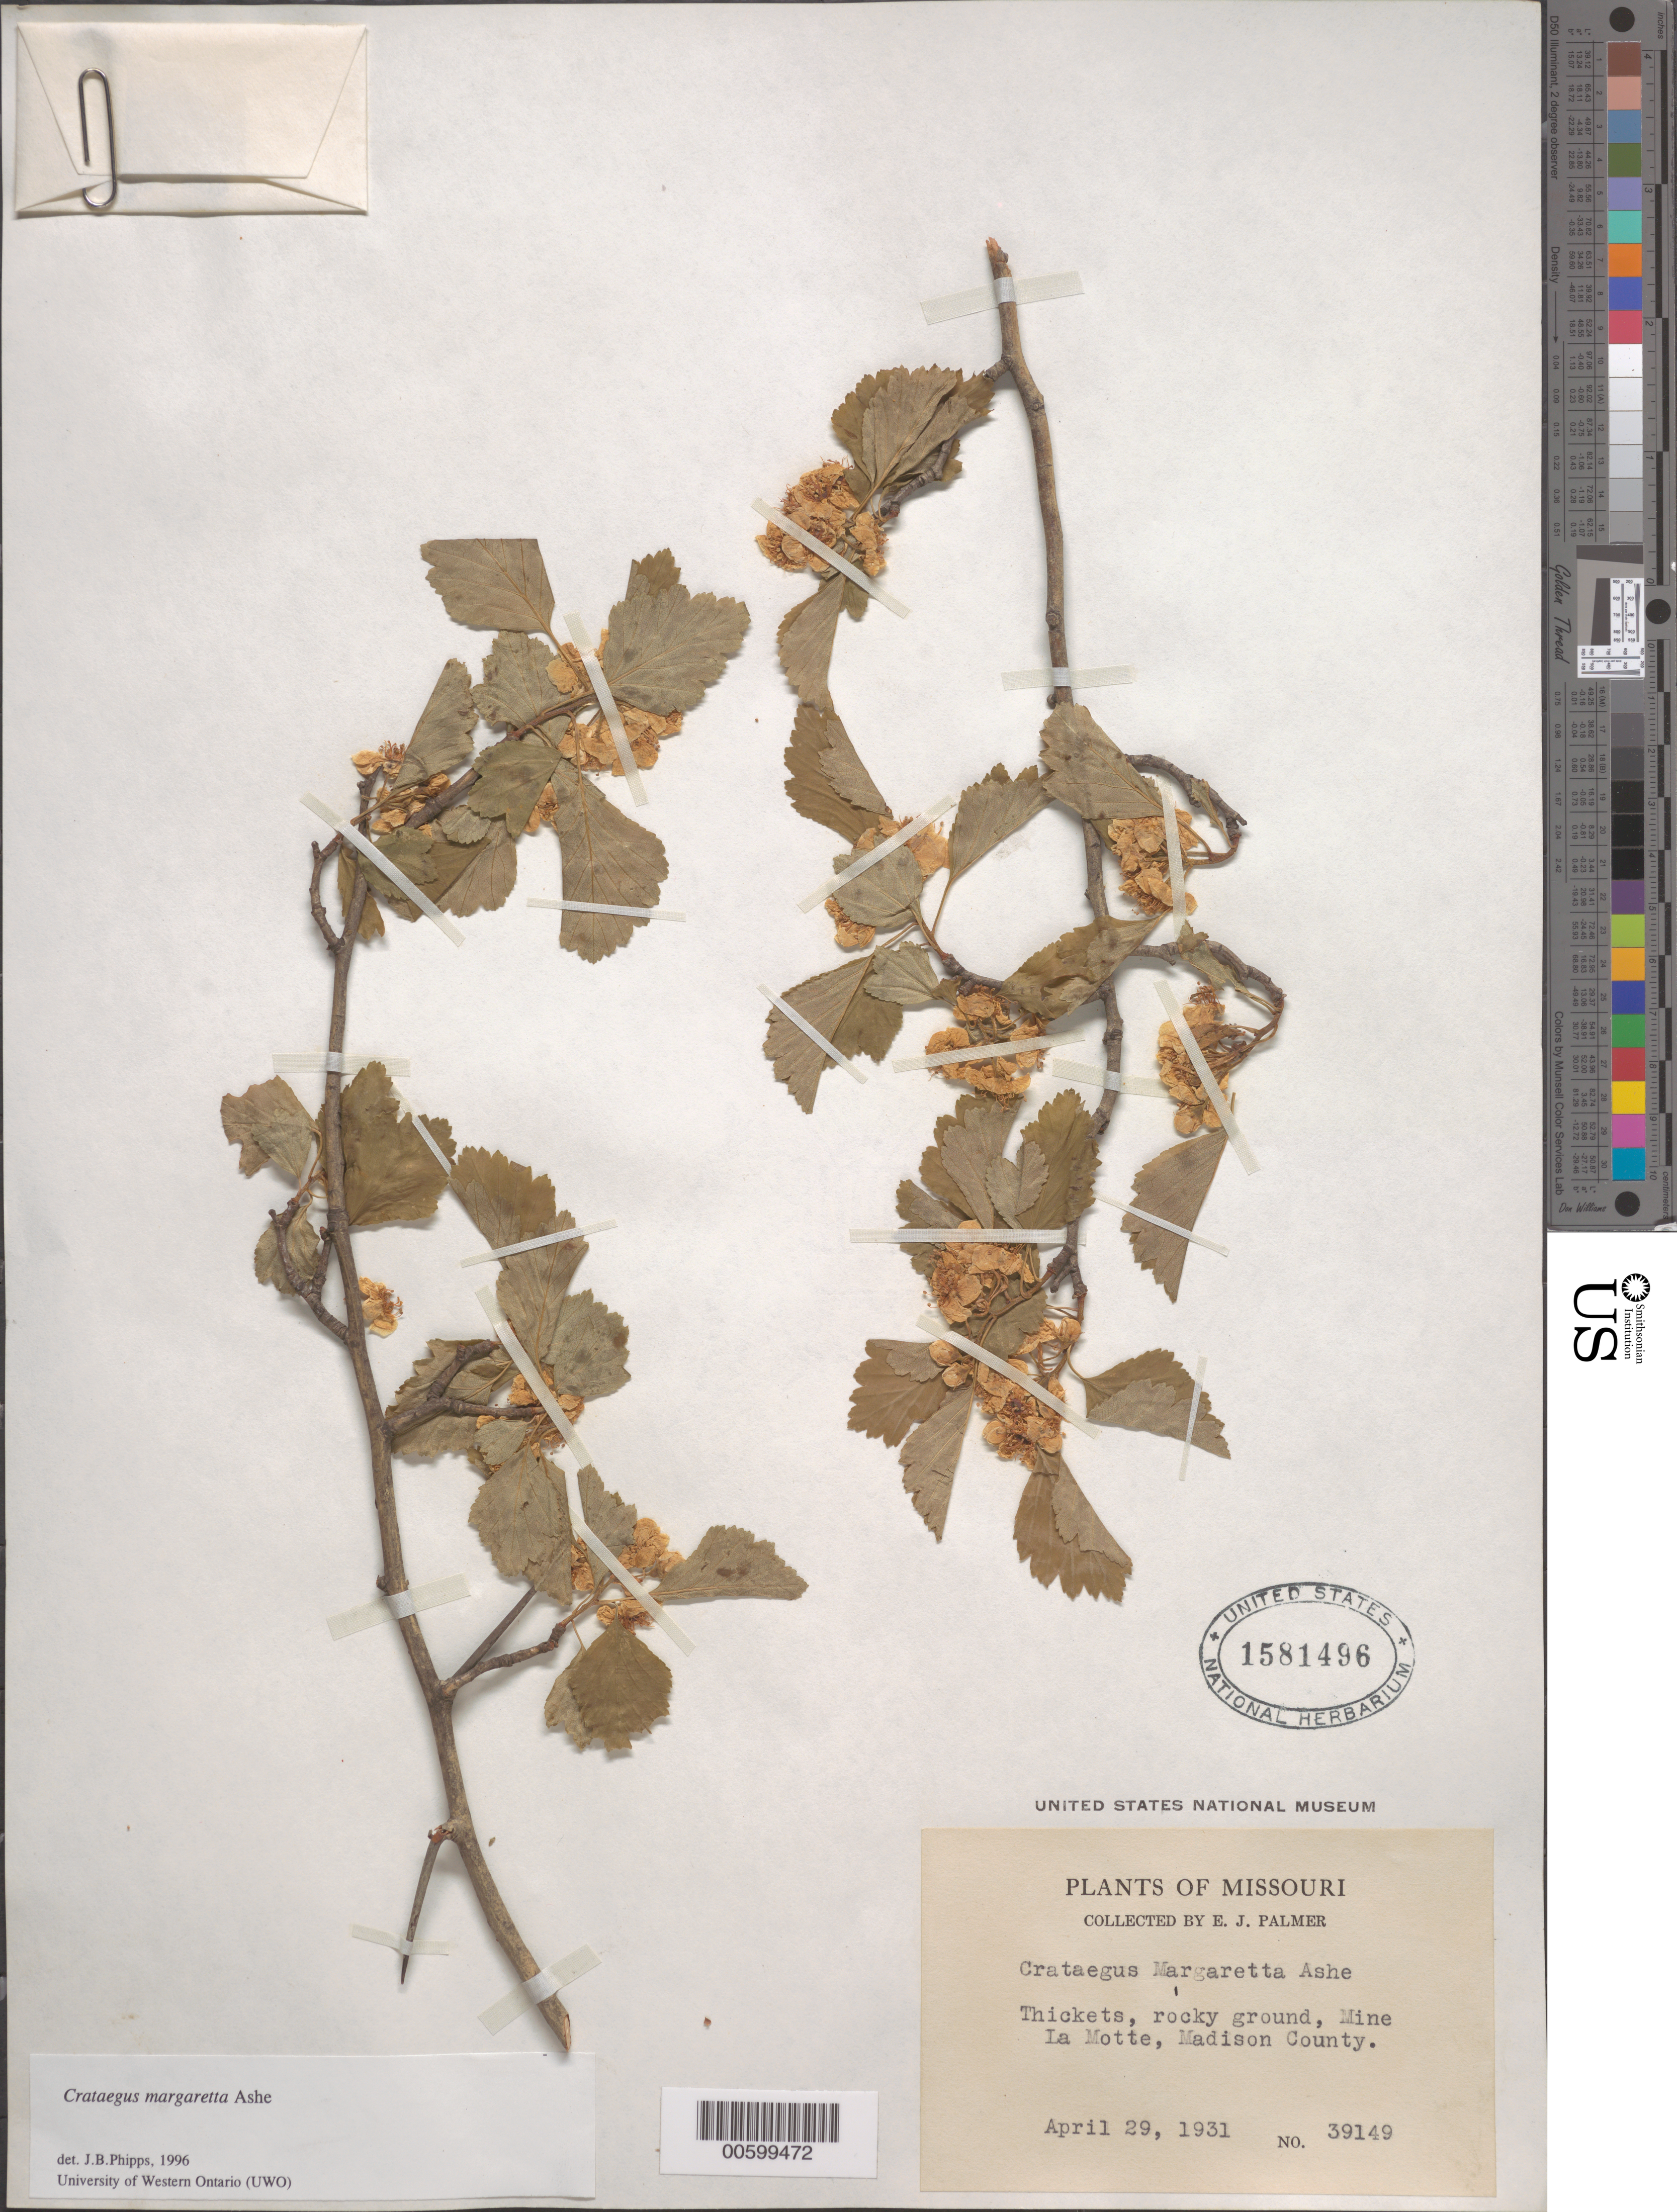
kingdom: Plantae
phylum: Tracheophyta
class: Magnoliopsida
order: Rosales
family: Rosaceae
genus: Crataegus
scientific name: Crataegus margarettae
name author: Ashe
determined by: Phipps, James B., (UWO), University of Western Ontario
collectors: E. J. Palmer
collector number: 39149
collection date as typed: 29 Apr 1931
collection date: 1931-04-29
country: United States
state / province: Missouri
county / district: Madison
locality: Mine La Motte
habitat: Thickets, rocky ground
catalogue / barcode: US 1581496